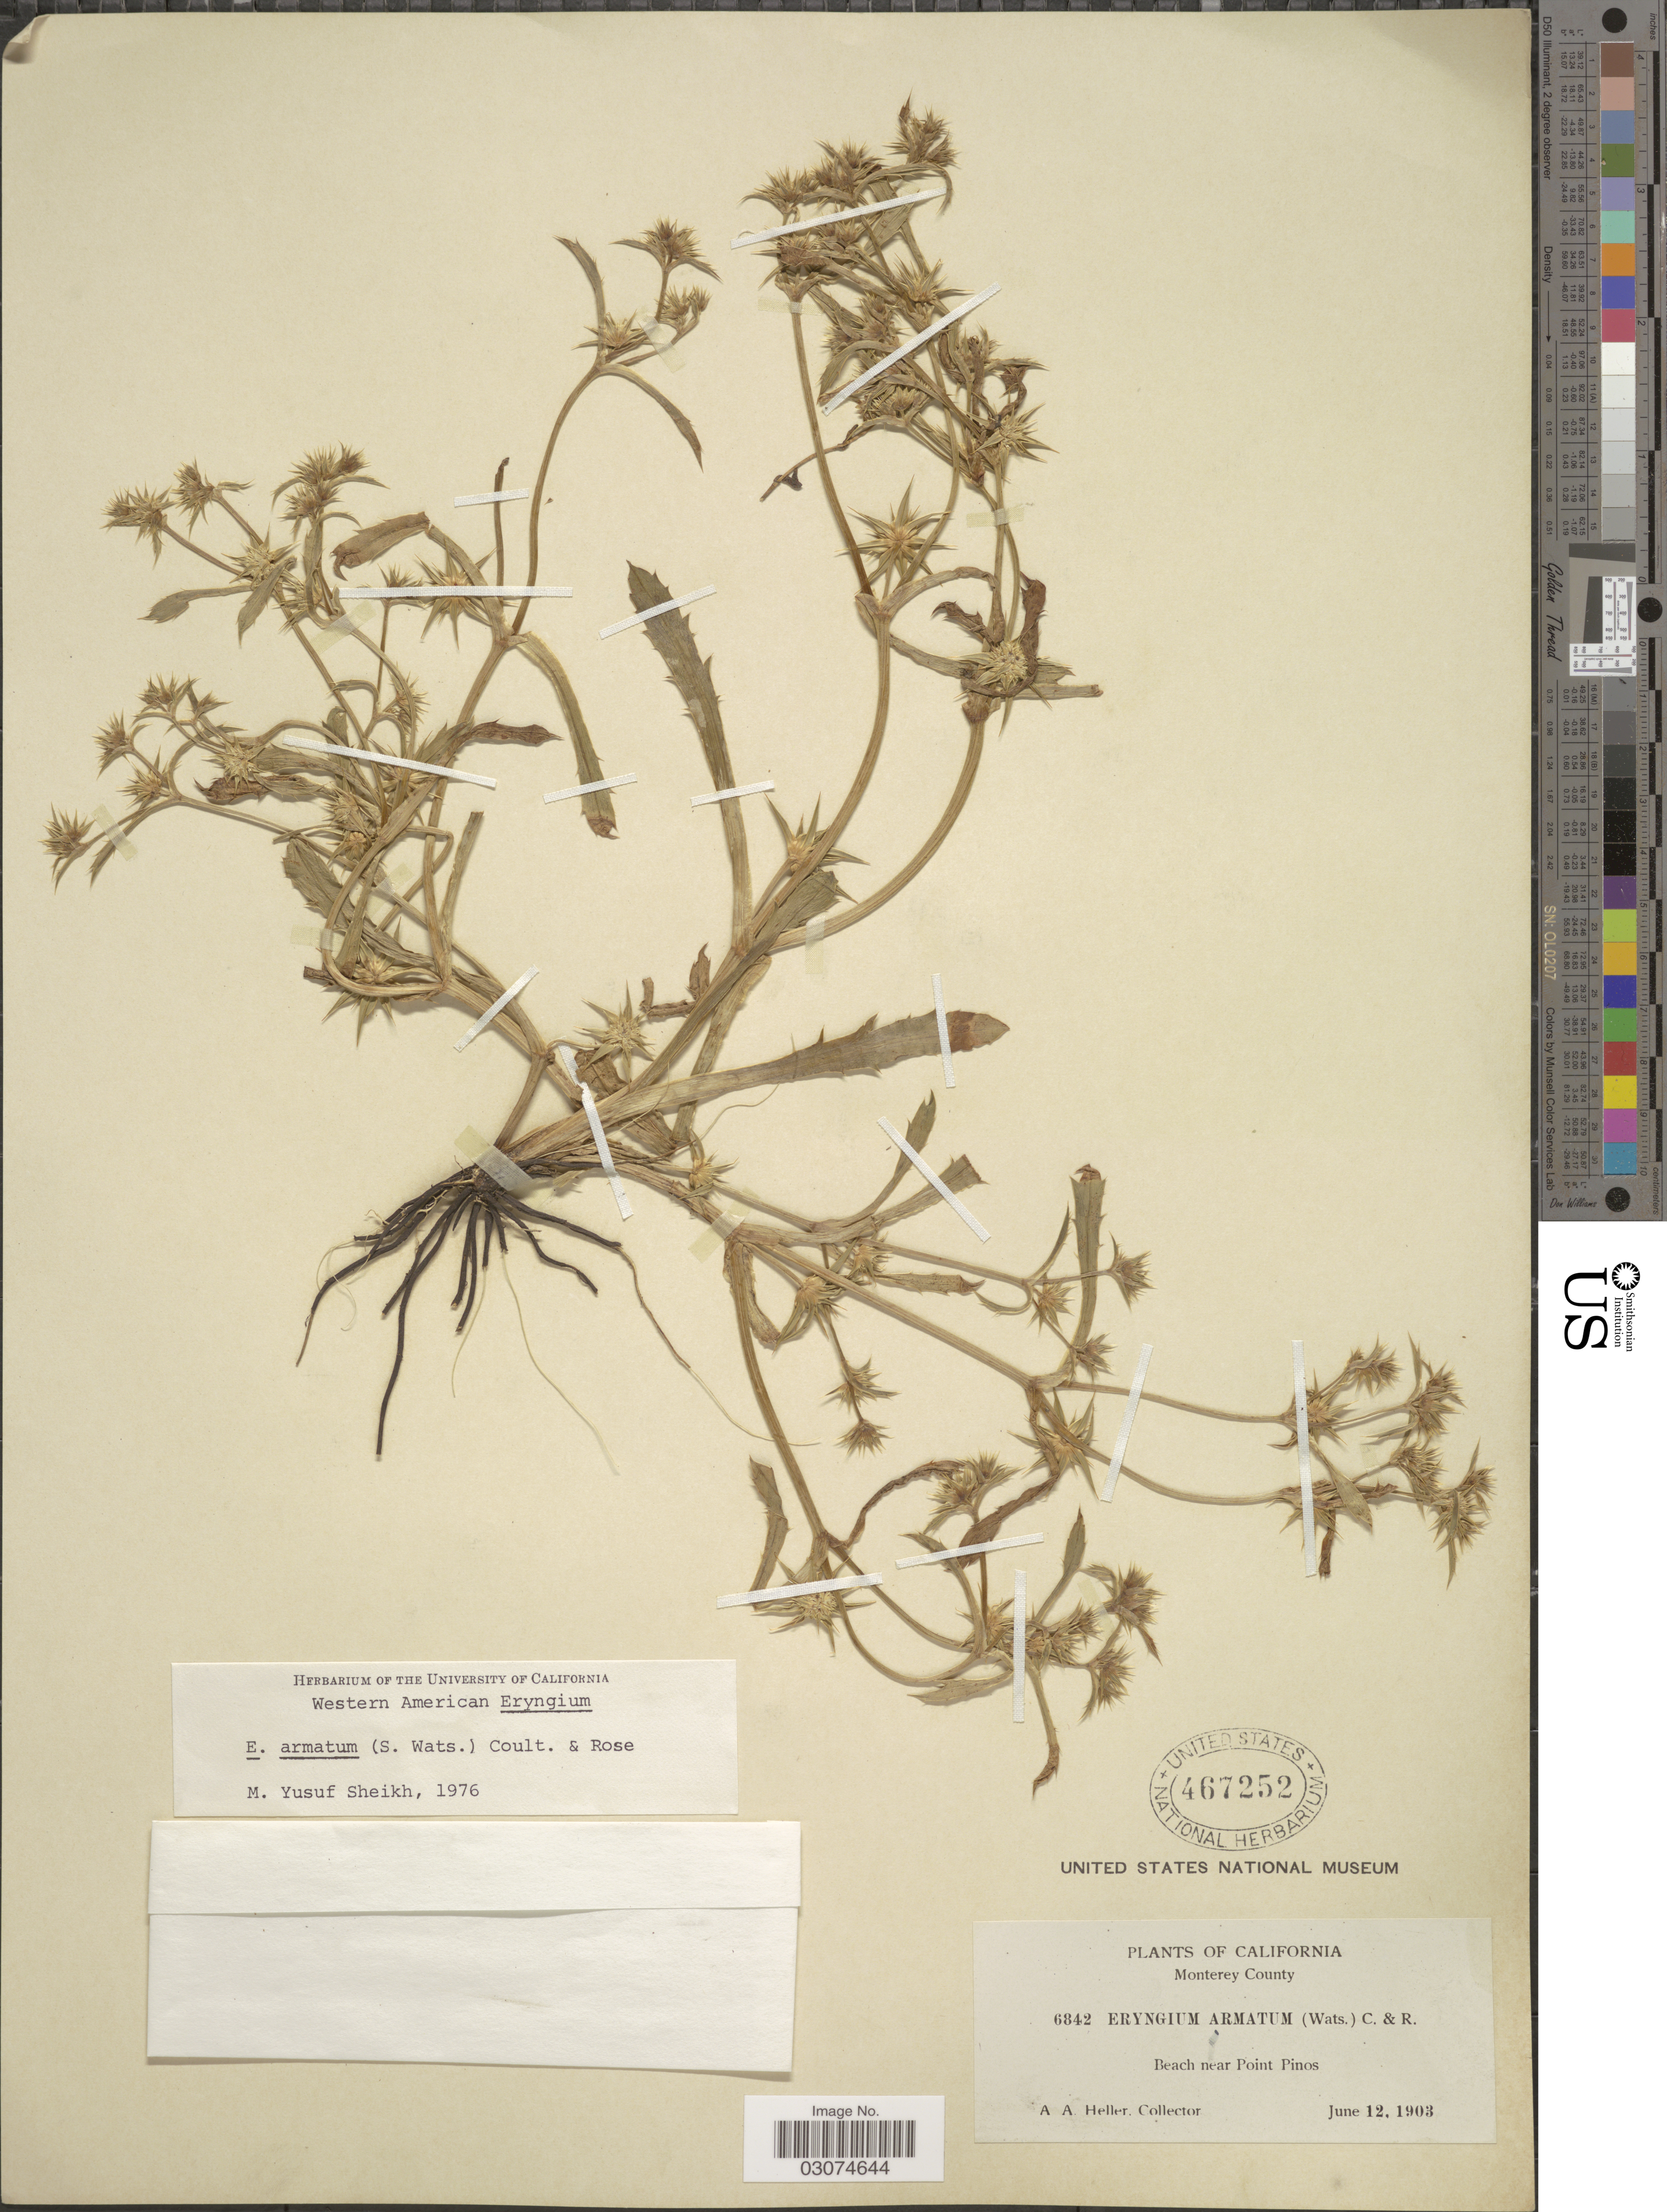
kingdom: Plantae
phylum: Tracheophyta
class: Magnoliopsida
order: Apiales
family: Apiaceae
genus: Eryngium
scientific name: Eryngium armatum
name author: (S. Watson) J.M. Coult. & Rose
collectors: A. A. Heller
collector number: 6842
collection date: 1903-06-12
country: United States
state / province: California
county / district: Monterey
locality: Monterey County. Beach near Point Pinos.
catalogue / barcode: US 467252